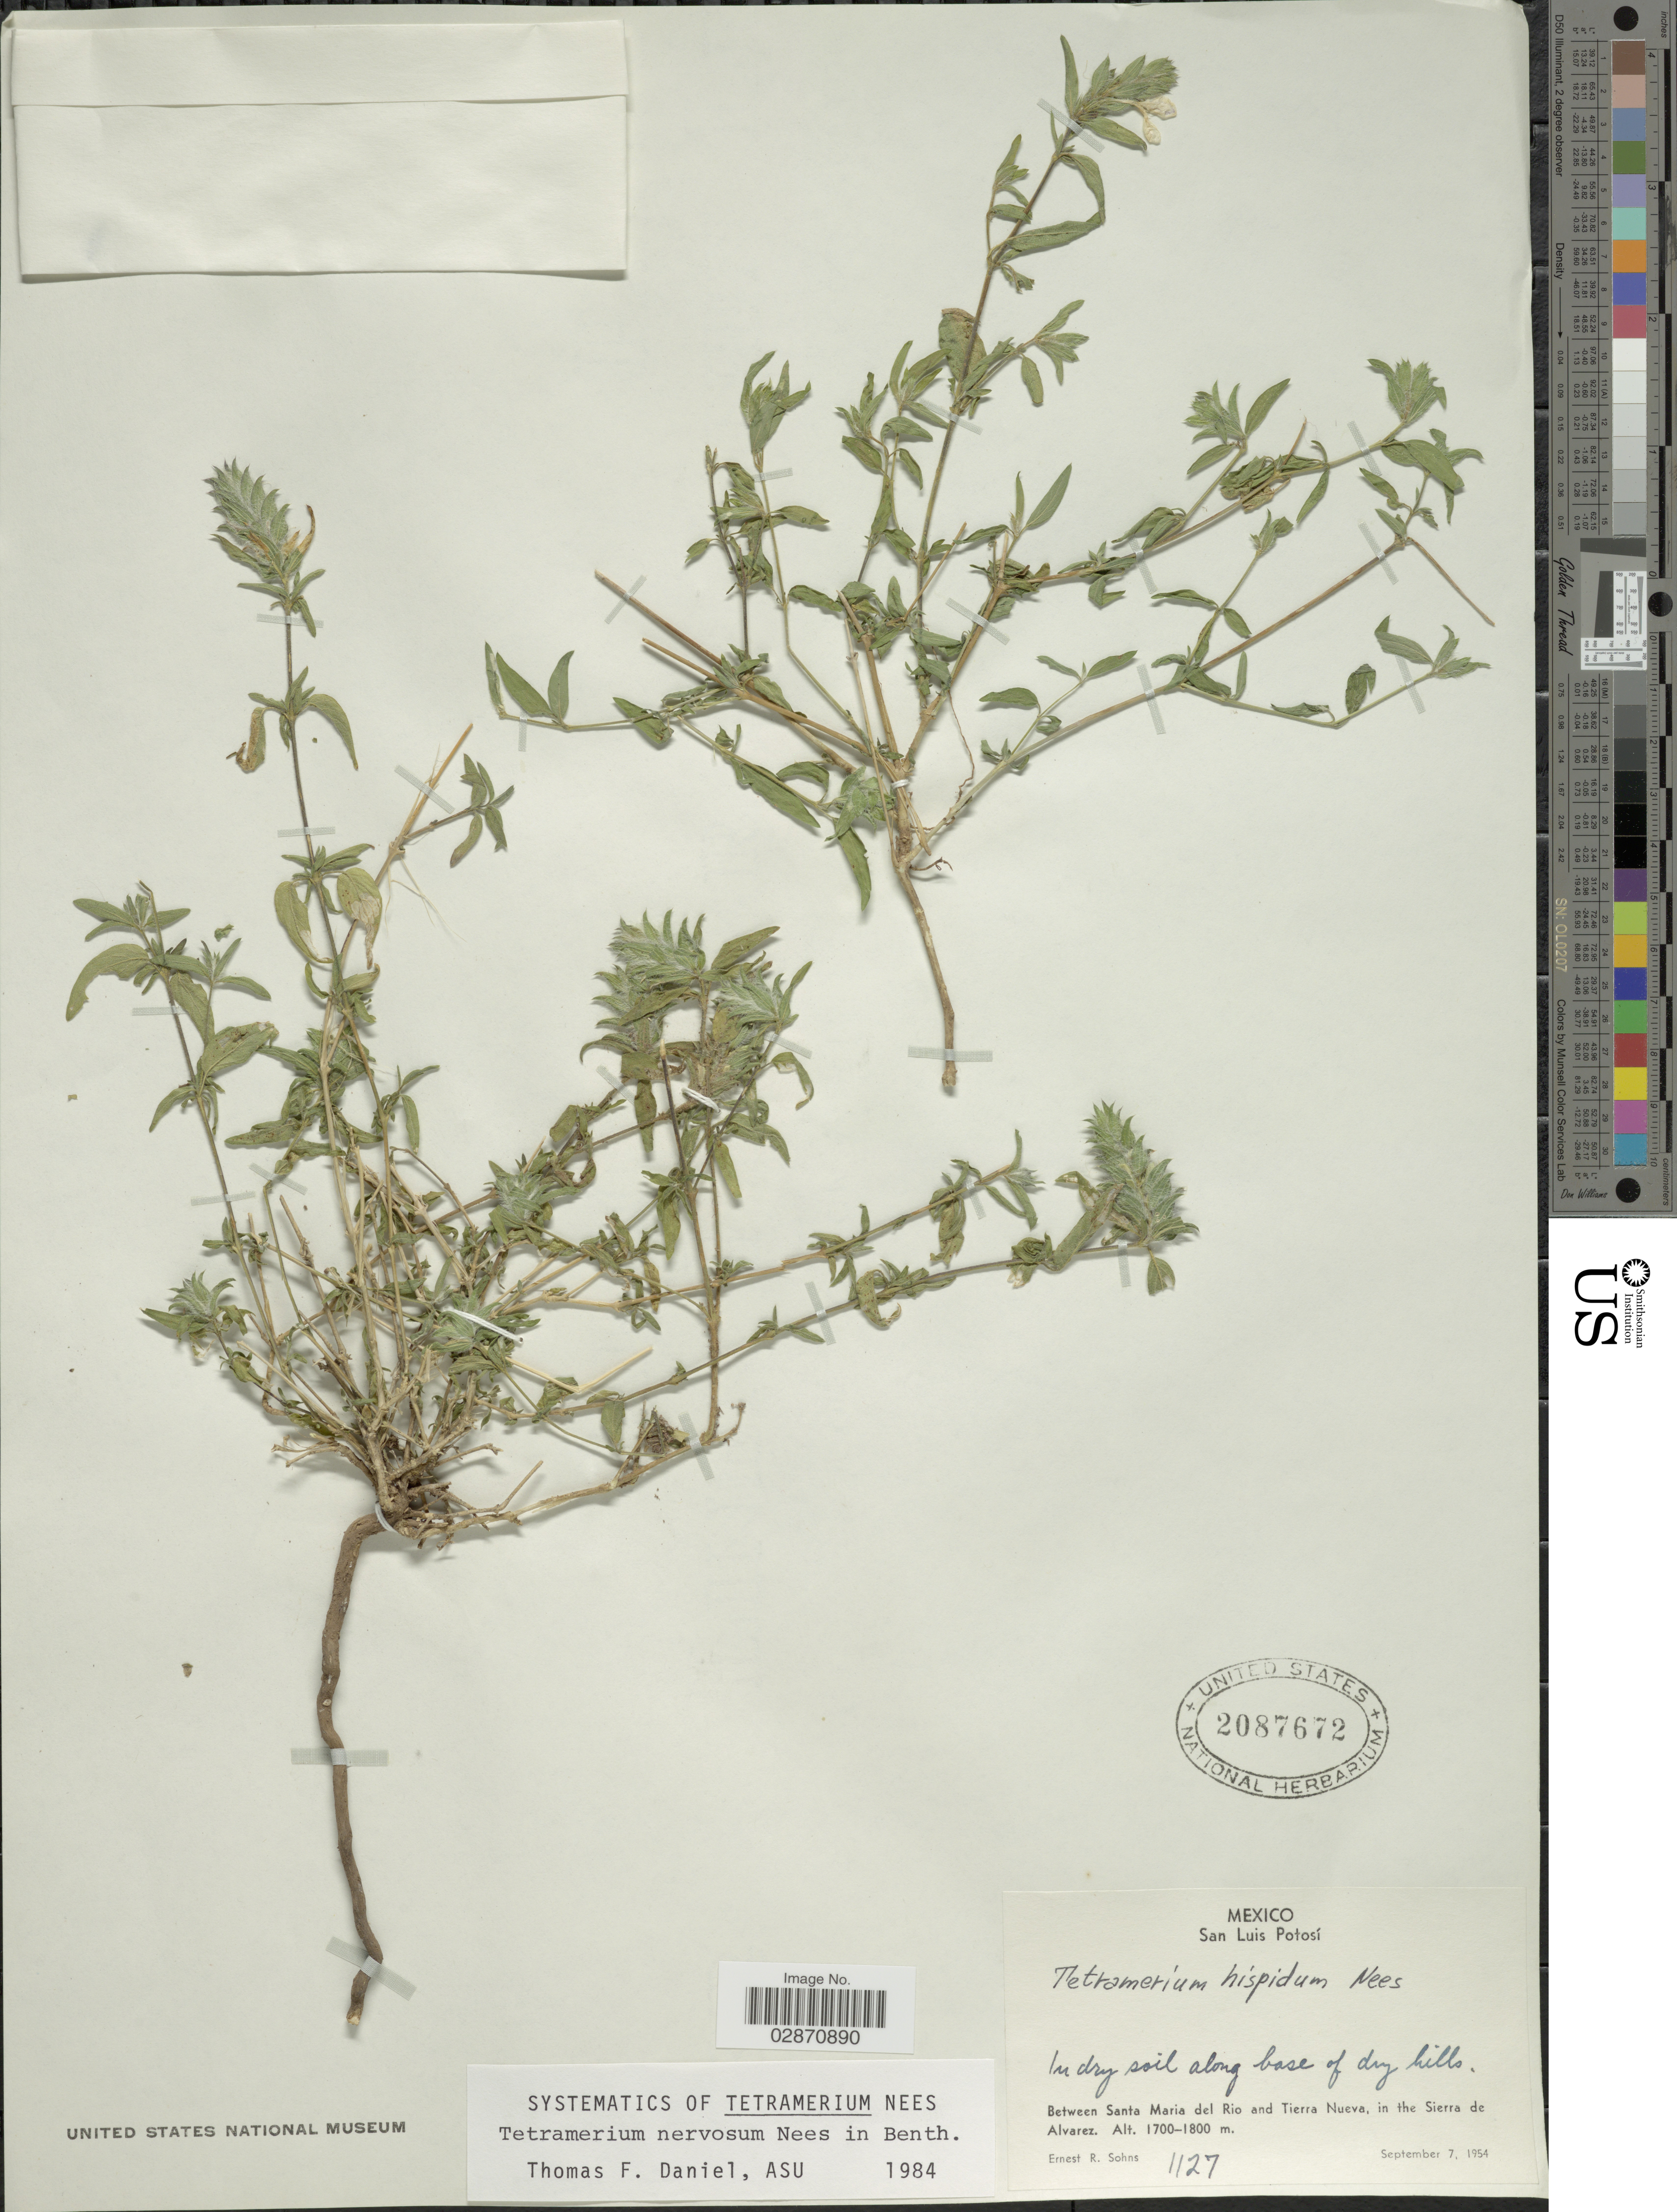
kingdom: Plantae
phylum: Tracheophyta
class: Magnoliopsida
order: Lamiales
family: Acanthaceae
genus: Tetramerium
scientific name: Tetramerium nervosum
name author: Nees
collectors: E. R. Sohns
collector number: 1127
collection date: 1954-09-07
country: Mexico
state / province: San Luis Potosí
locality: Between Santa Maria del Rio and Tierra Nueva, in the Sierra de Alvarez.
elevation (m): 1700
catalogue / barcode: US 2087672